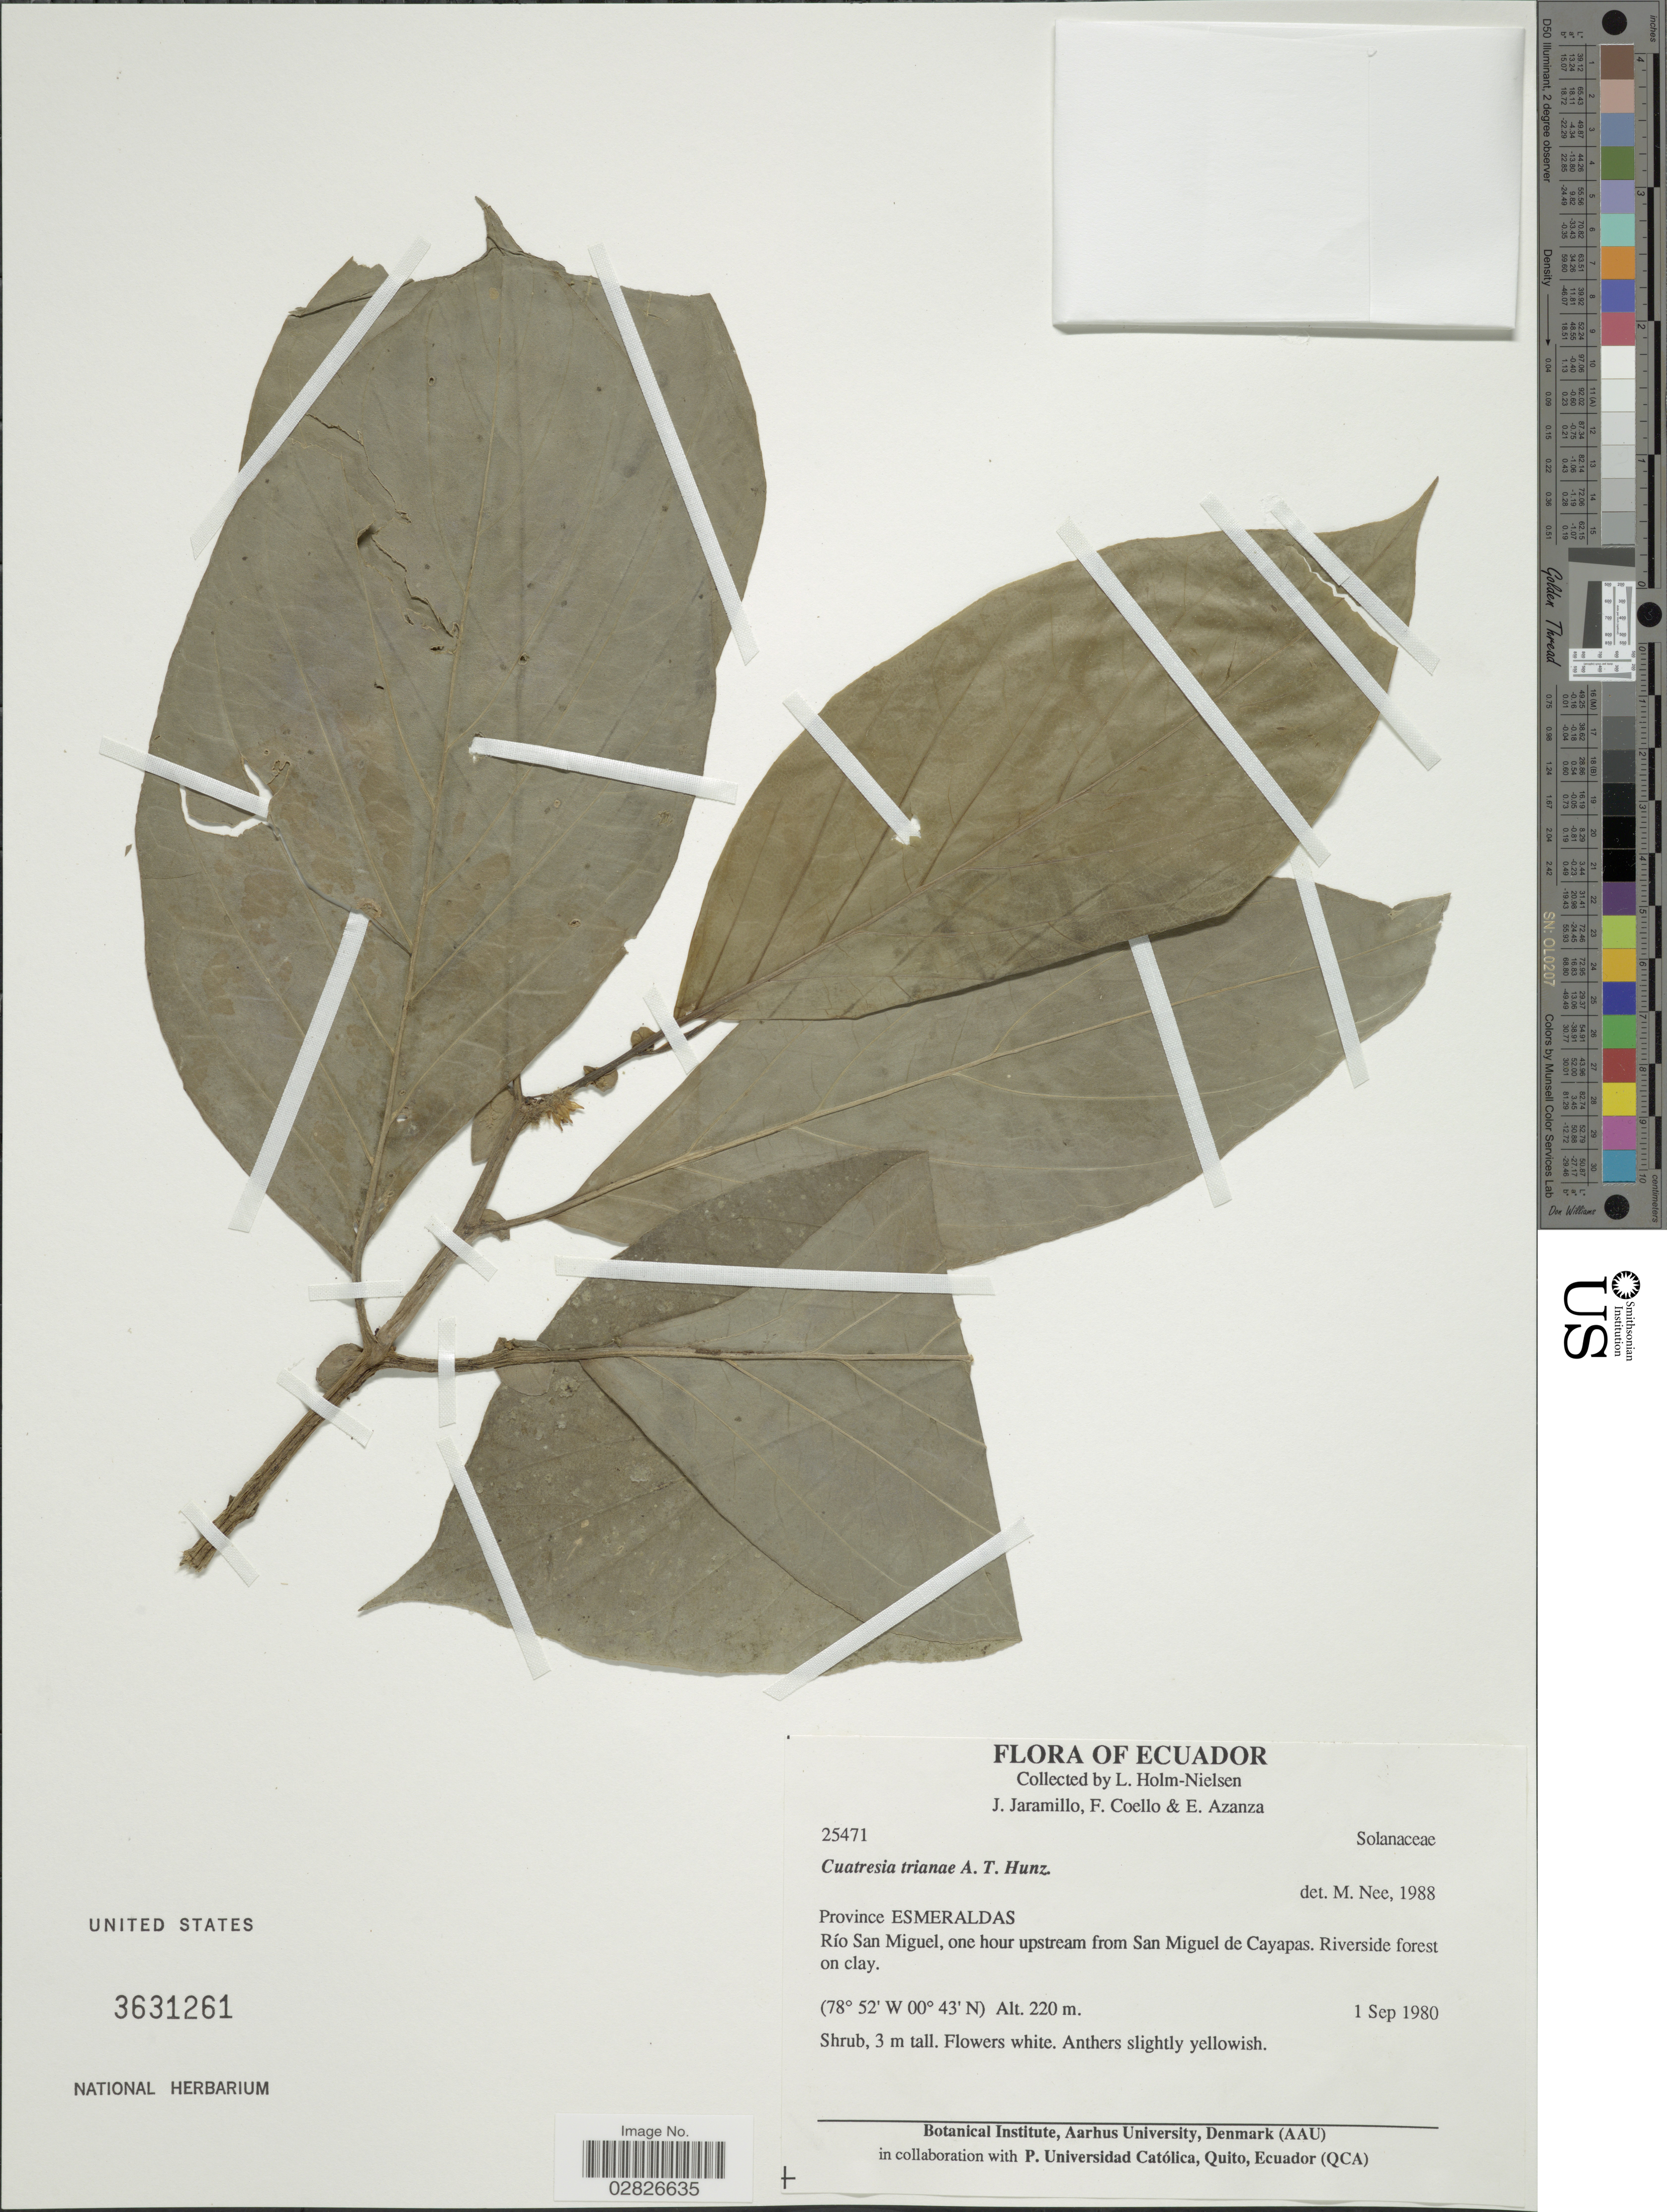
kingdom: Plantae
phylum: Tracheophyta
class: Magnoliopsida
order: Solanales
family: Solanaceae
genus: Cuatresia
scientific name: Cuatresia trianae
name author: Hunz.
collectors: L. Holm-Nielsen, J. Jaramillo, F. Coello & E. Azanza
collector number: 25471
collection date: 1980-09-01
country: Ecuador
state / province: Esmeraldas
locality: Río San Miguel, one hour upstream from San Miguel de Cayapas.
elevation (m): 220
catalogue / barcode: US 3631261